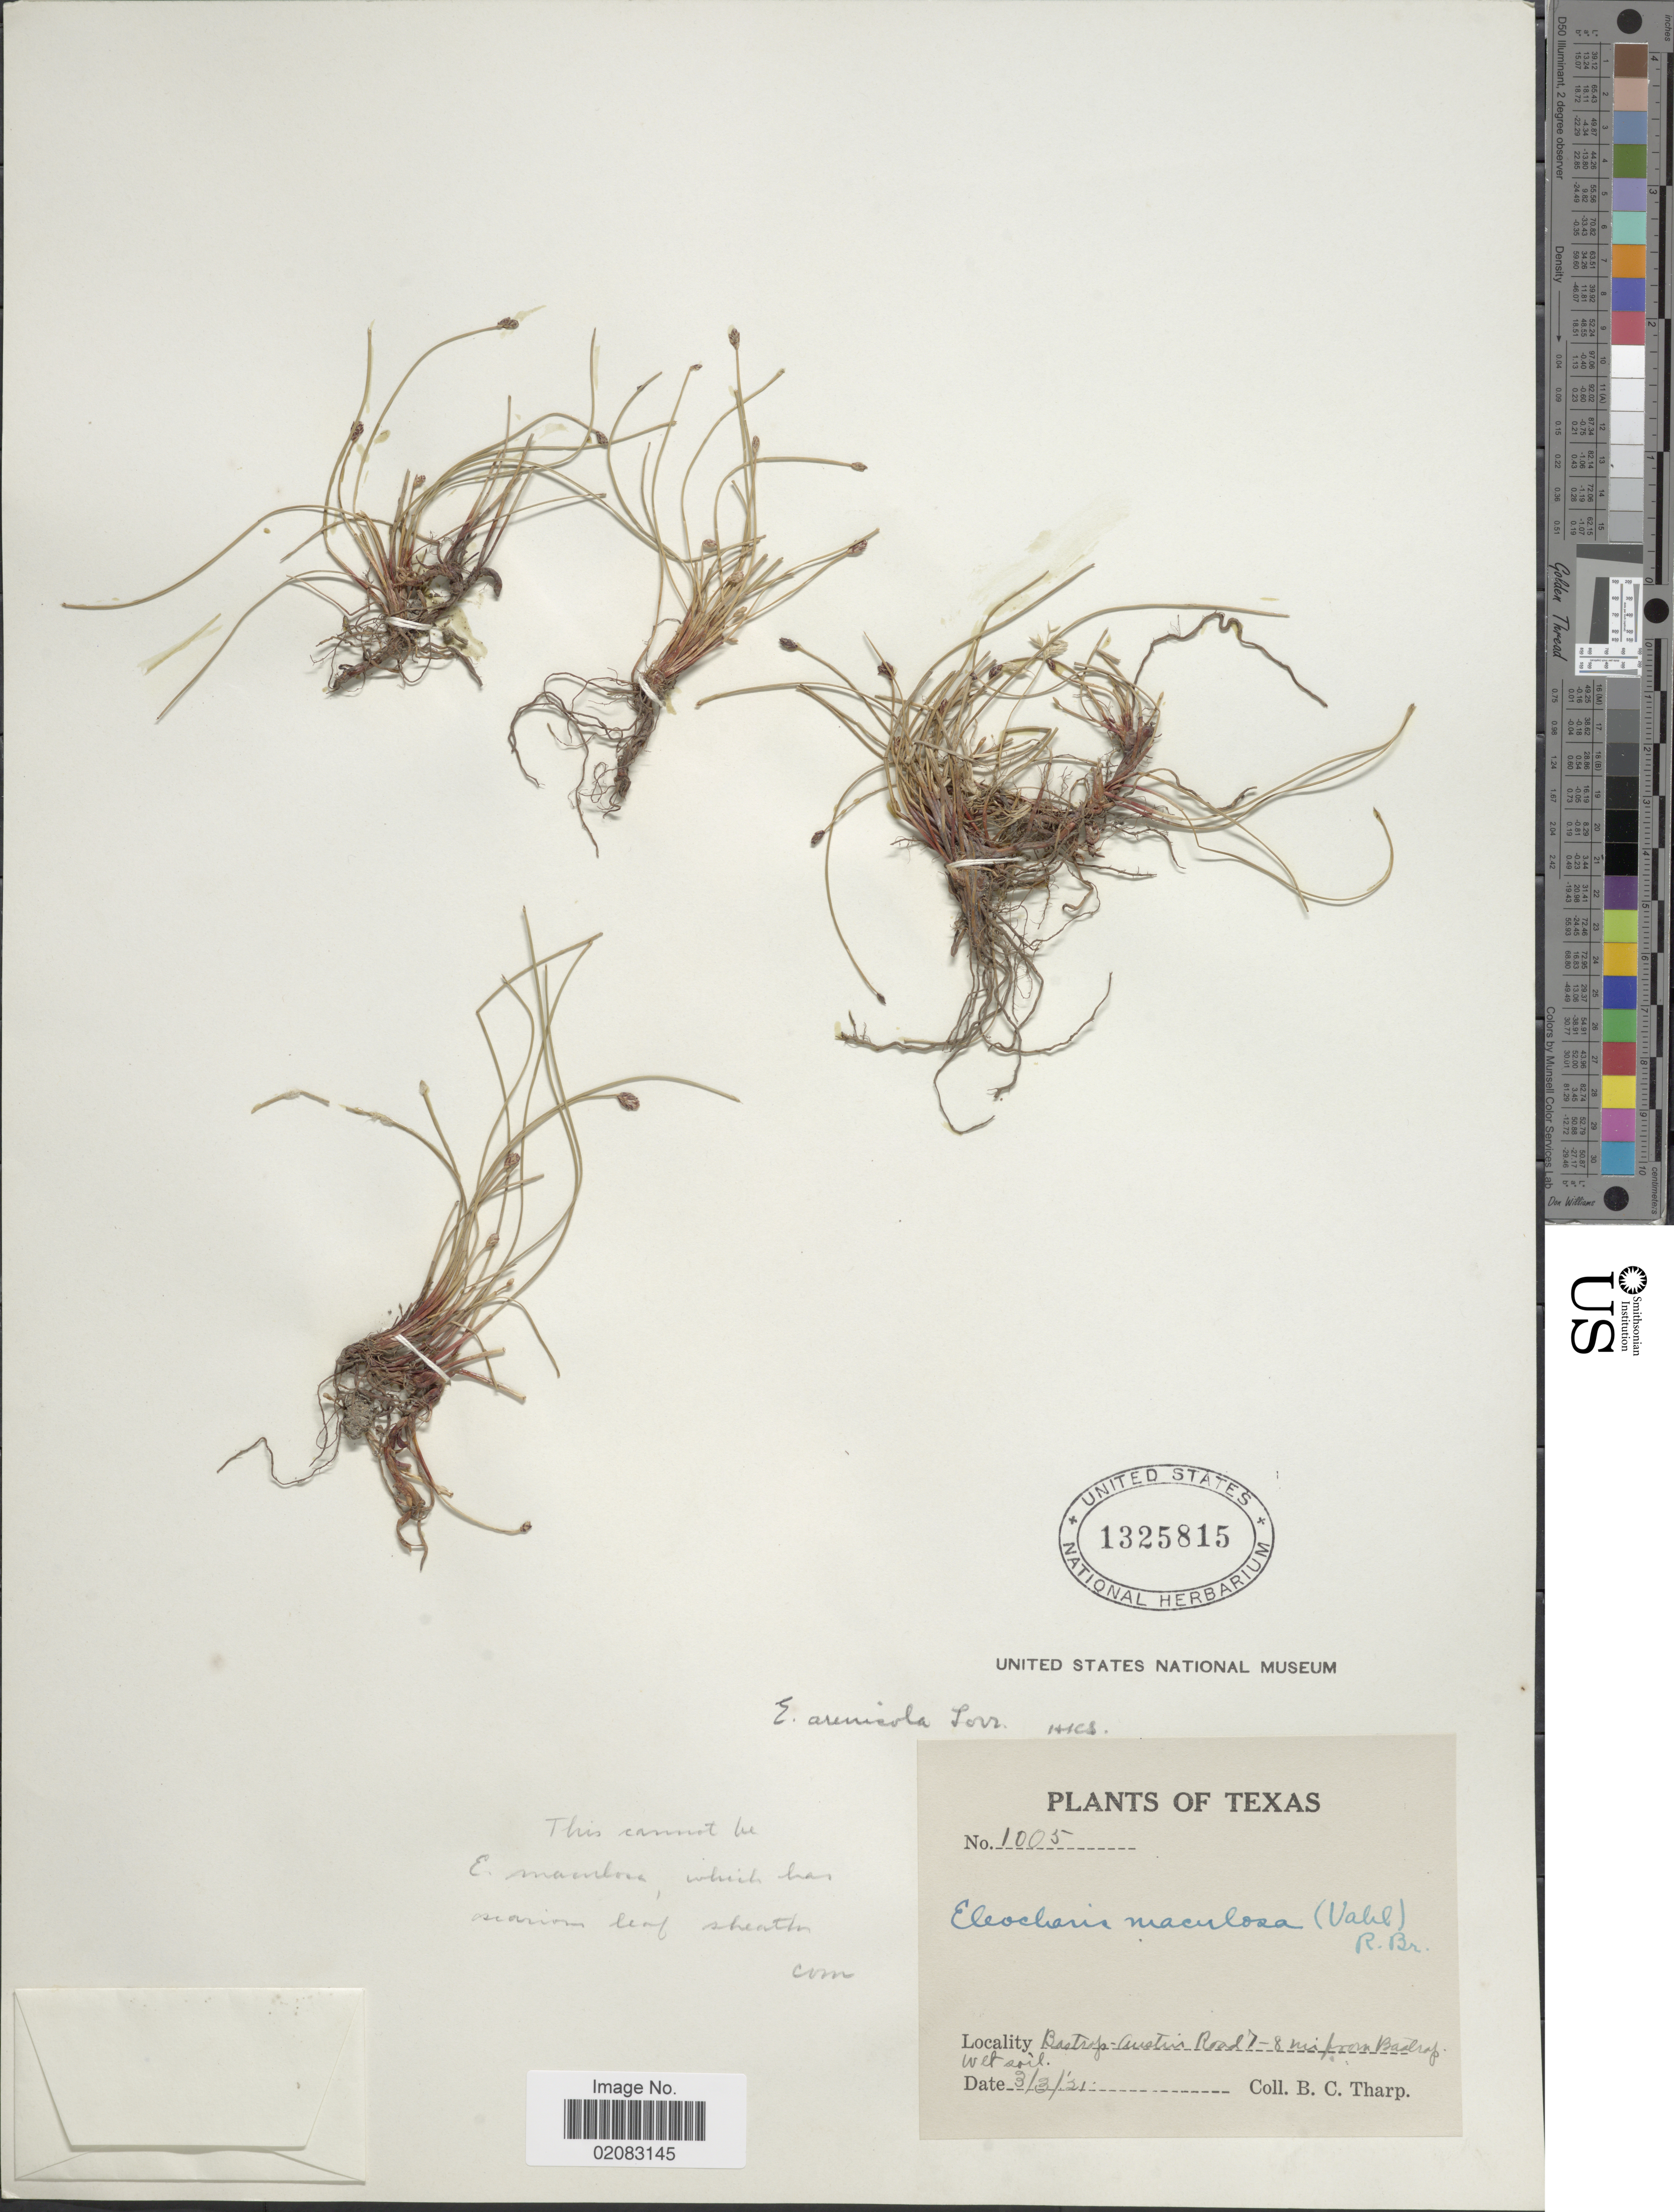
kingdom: Plantae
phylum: Tracheophyta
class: Liliopsida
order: Poales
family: Cyperaceae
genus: Eleocharis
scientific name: Eleocharis montevidensis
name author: Kunth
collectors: B. C. Tharp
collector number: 1005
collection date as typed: Transcribed d/m/y: 3/3/21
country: United States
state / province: Texas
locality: Bastrop-Austin Road 7-8 mi from Bastrop, wet soil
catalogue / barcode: US 1325815